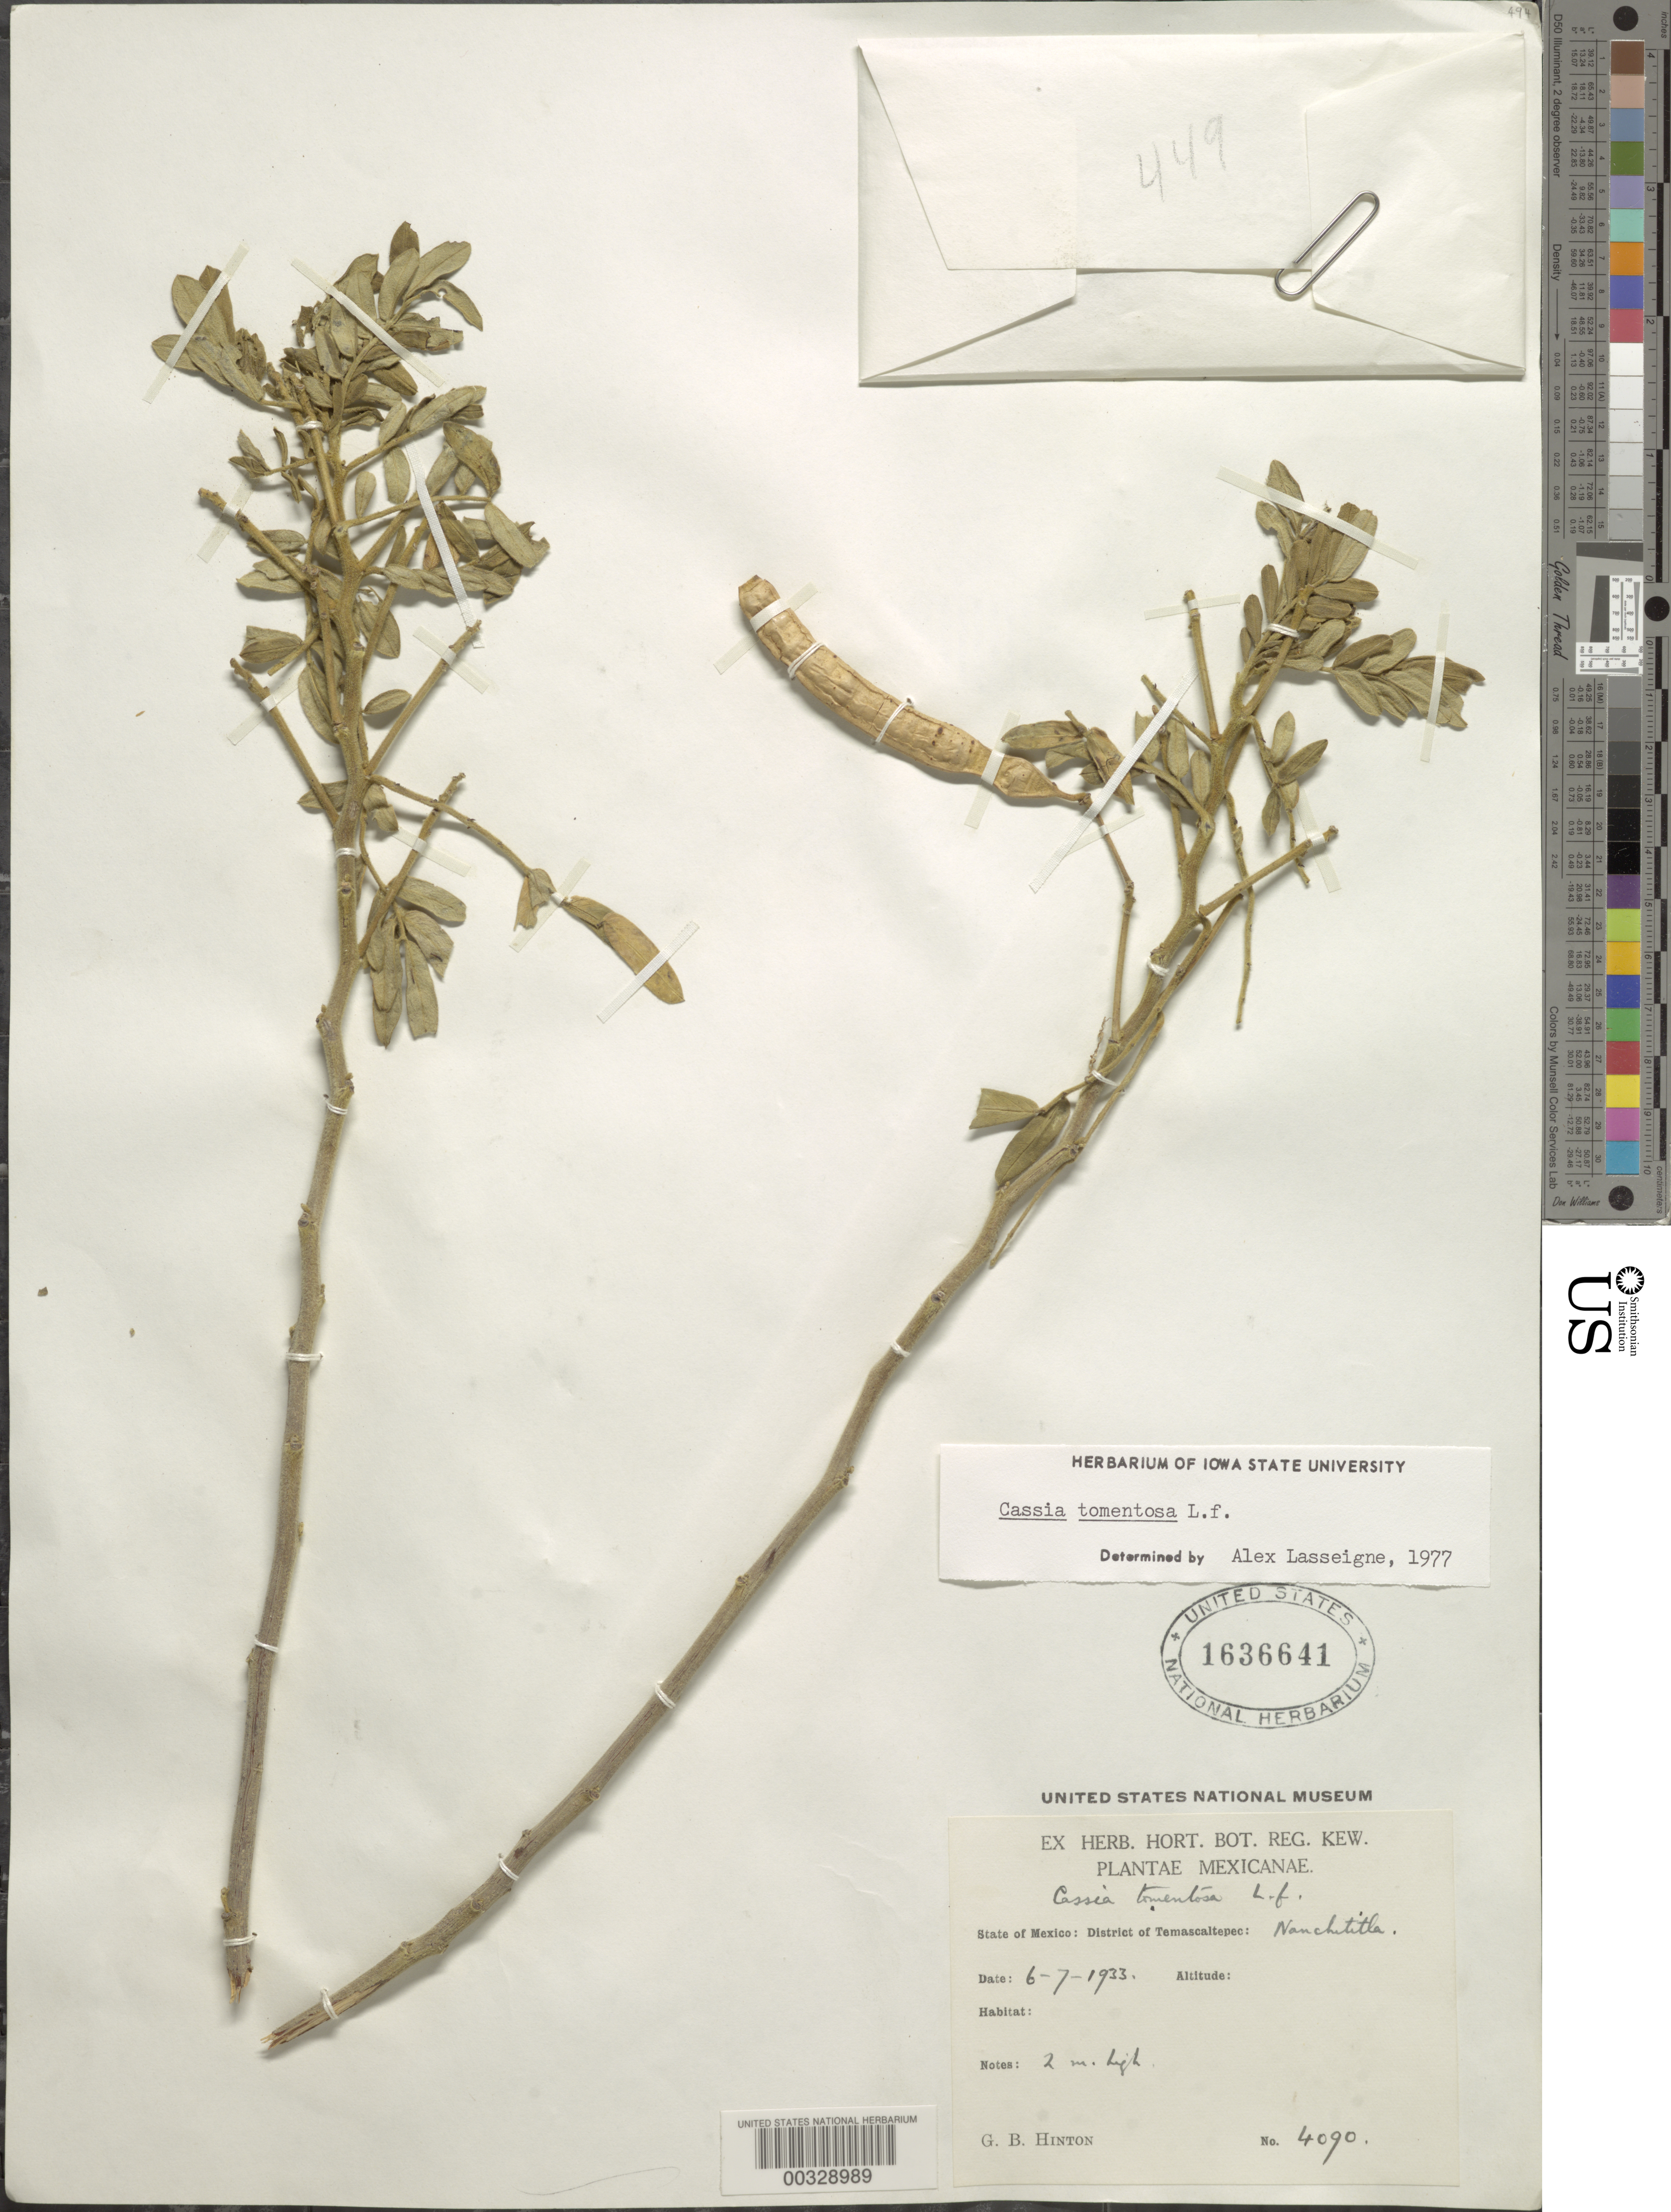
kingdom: Plantae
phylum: Tracheophyta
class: Magnoliopsida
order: Fabales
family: Fabaceae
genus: Senna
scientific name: Senna multiglandulosa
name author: (Jacq.) H.S. Irwin & Barneby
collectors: G. B. Hinton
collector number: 4090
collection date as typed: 07 Jun 1933 or 06 Jul 1933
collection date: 1933-06-07 or 1933-07-06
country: Mexico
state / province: México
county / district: Temascaltepec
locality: Nanchititla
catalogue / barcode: US 1636641